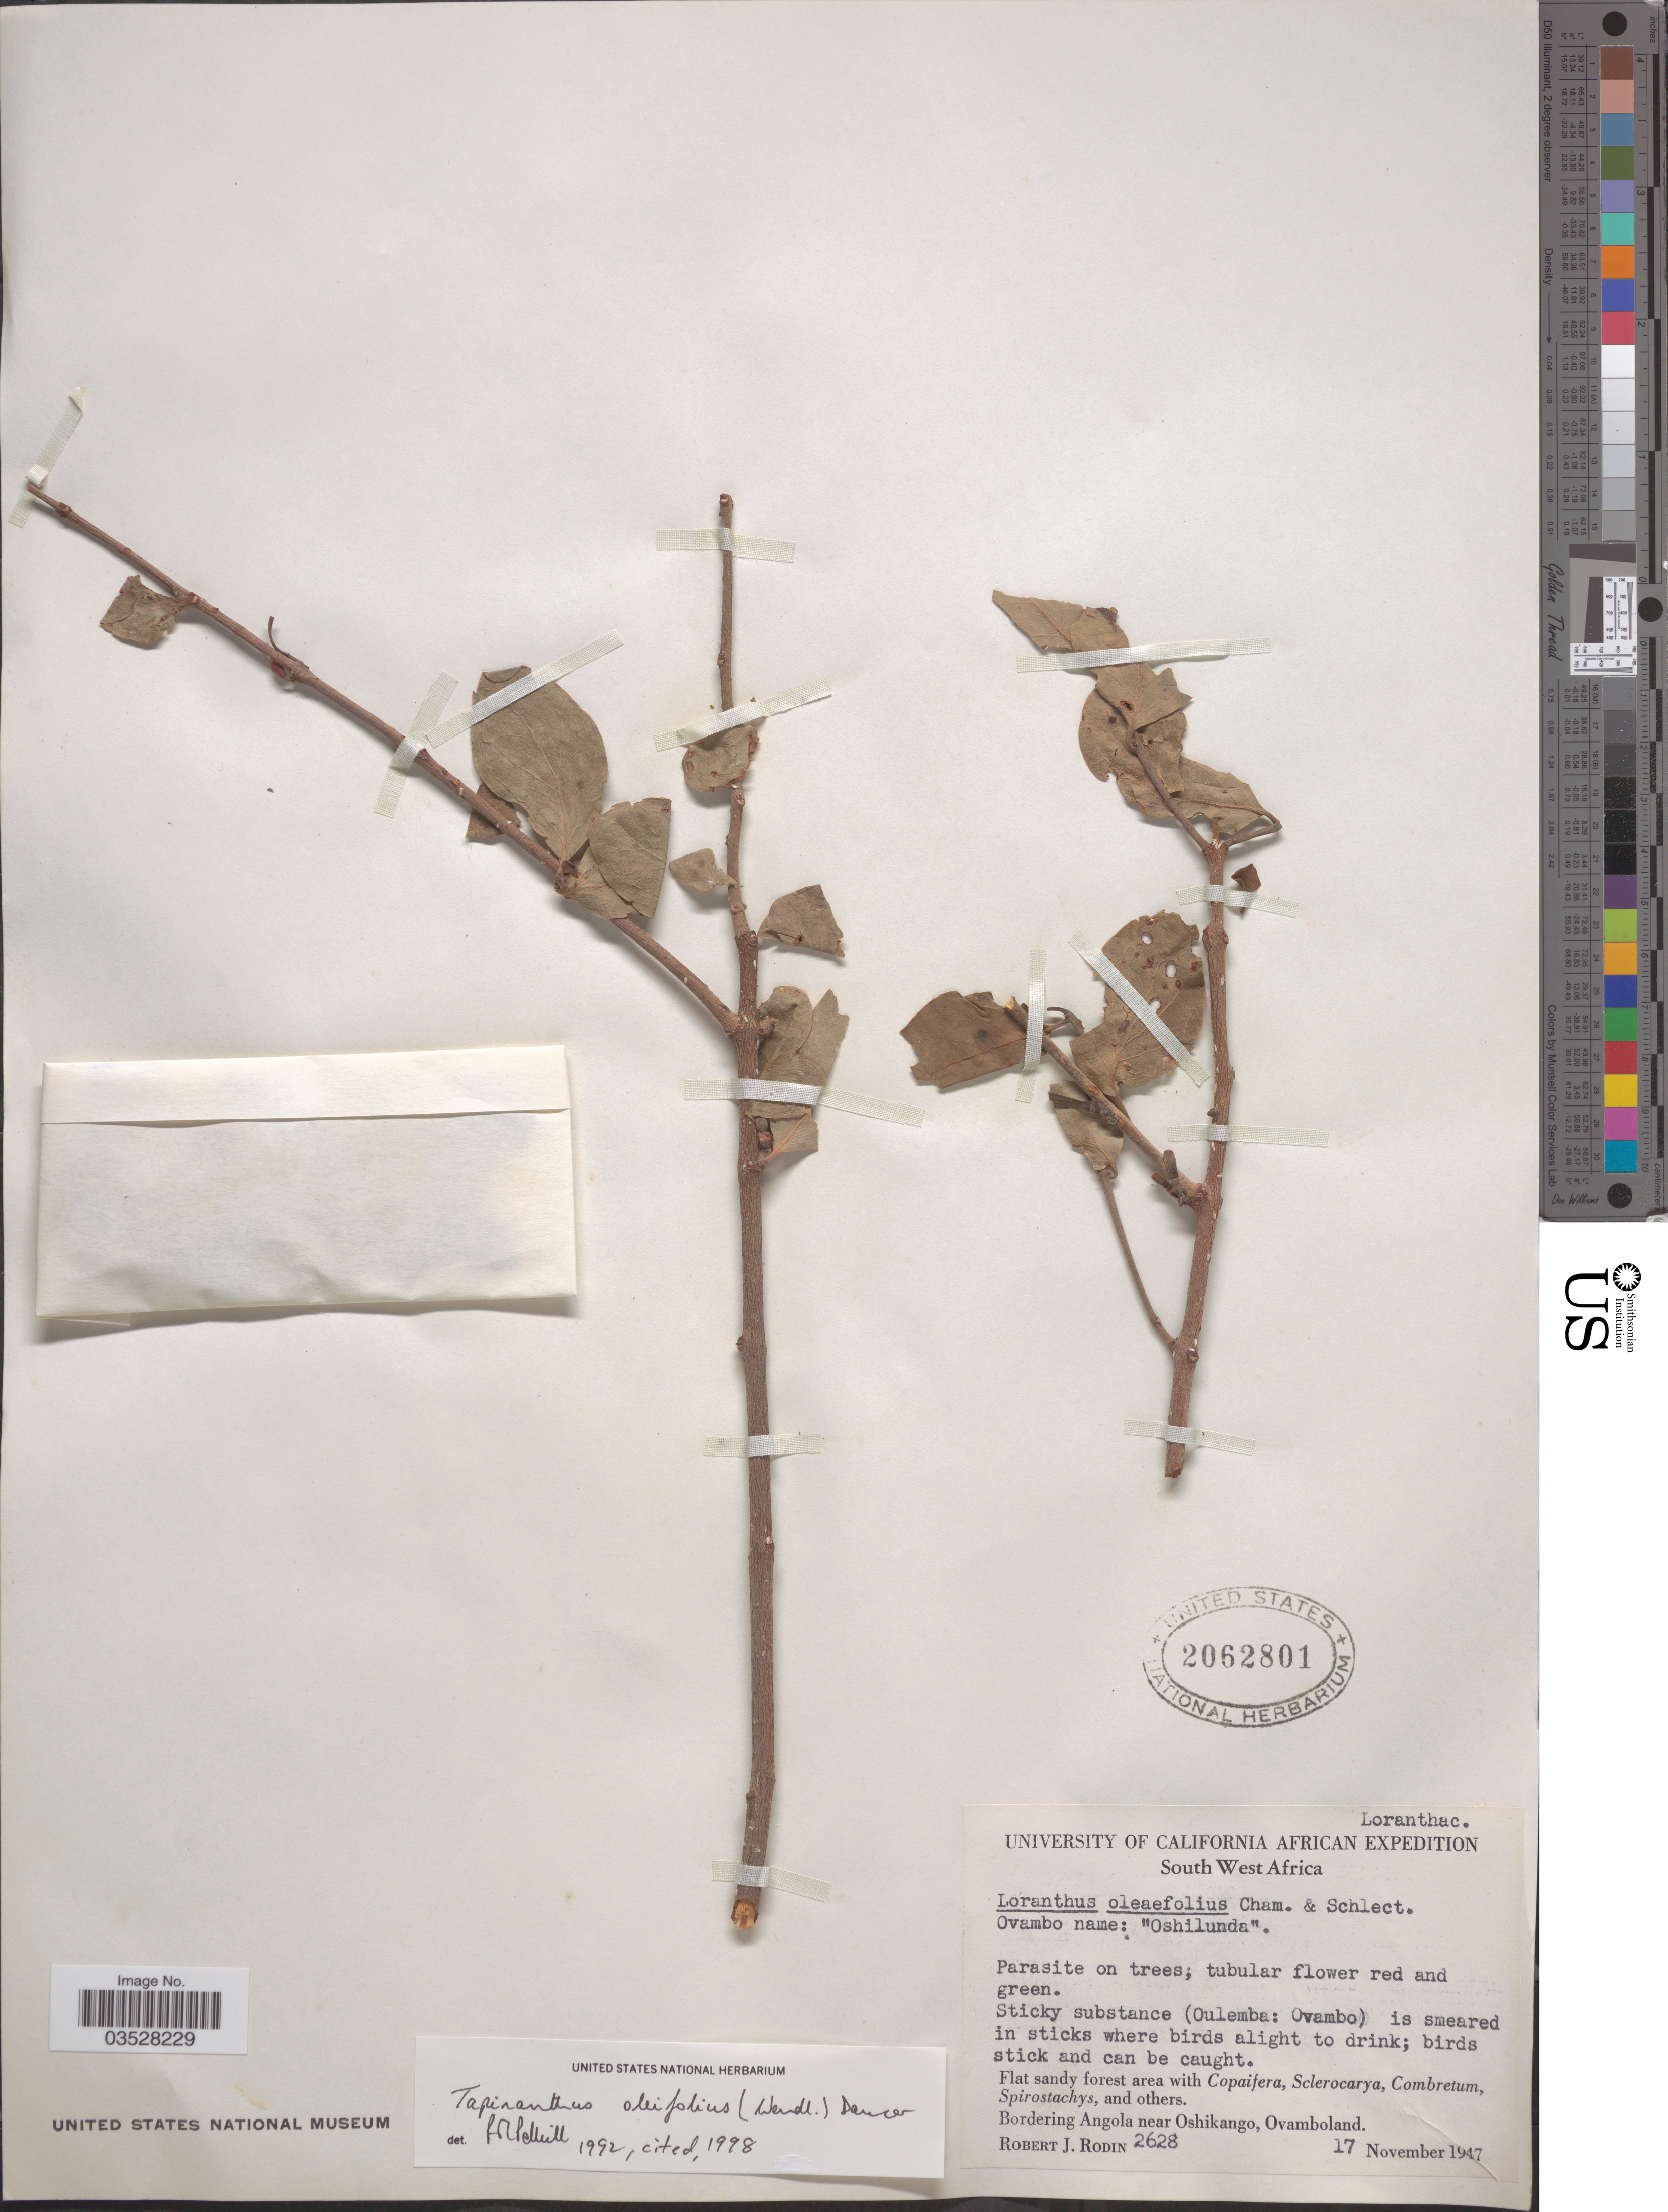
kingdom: Plantae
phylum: Tracheophyta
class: Magnoliopsida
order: Santalales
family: Loranthaceae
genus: Tapinanthus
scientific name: Tapinanthus oleifolius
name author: (J.C. Wendl.) Danser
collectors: R. J. Rodin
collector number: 2628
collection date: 1947-11-17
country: Namibia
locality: South West Africa. Bordering Angola near Oshikango, Ovamboland.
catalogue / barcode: US 2062801